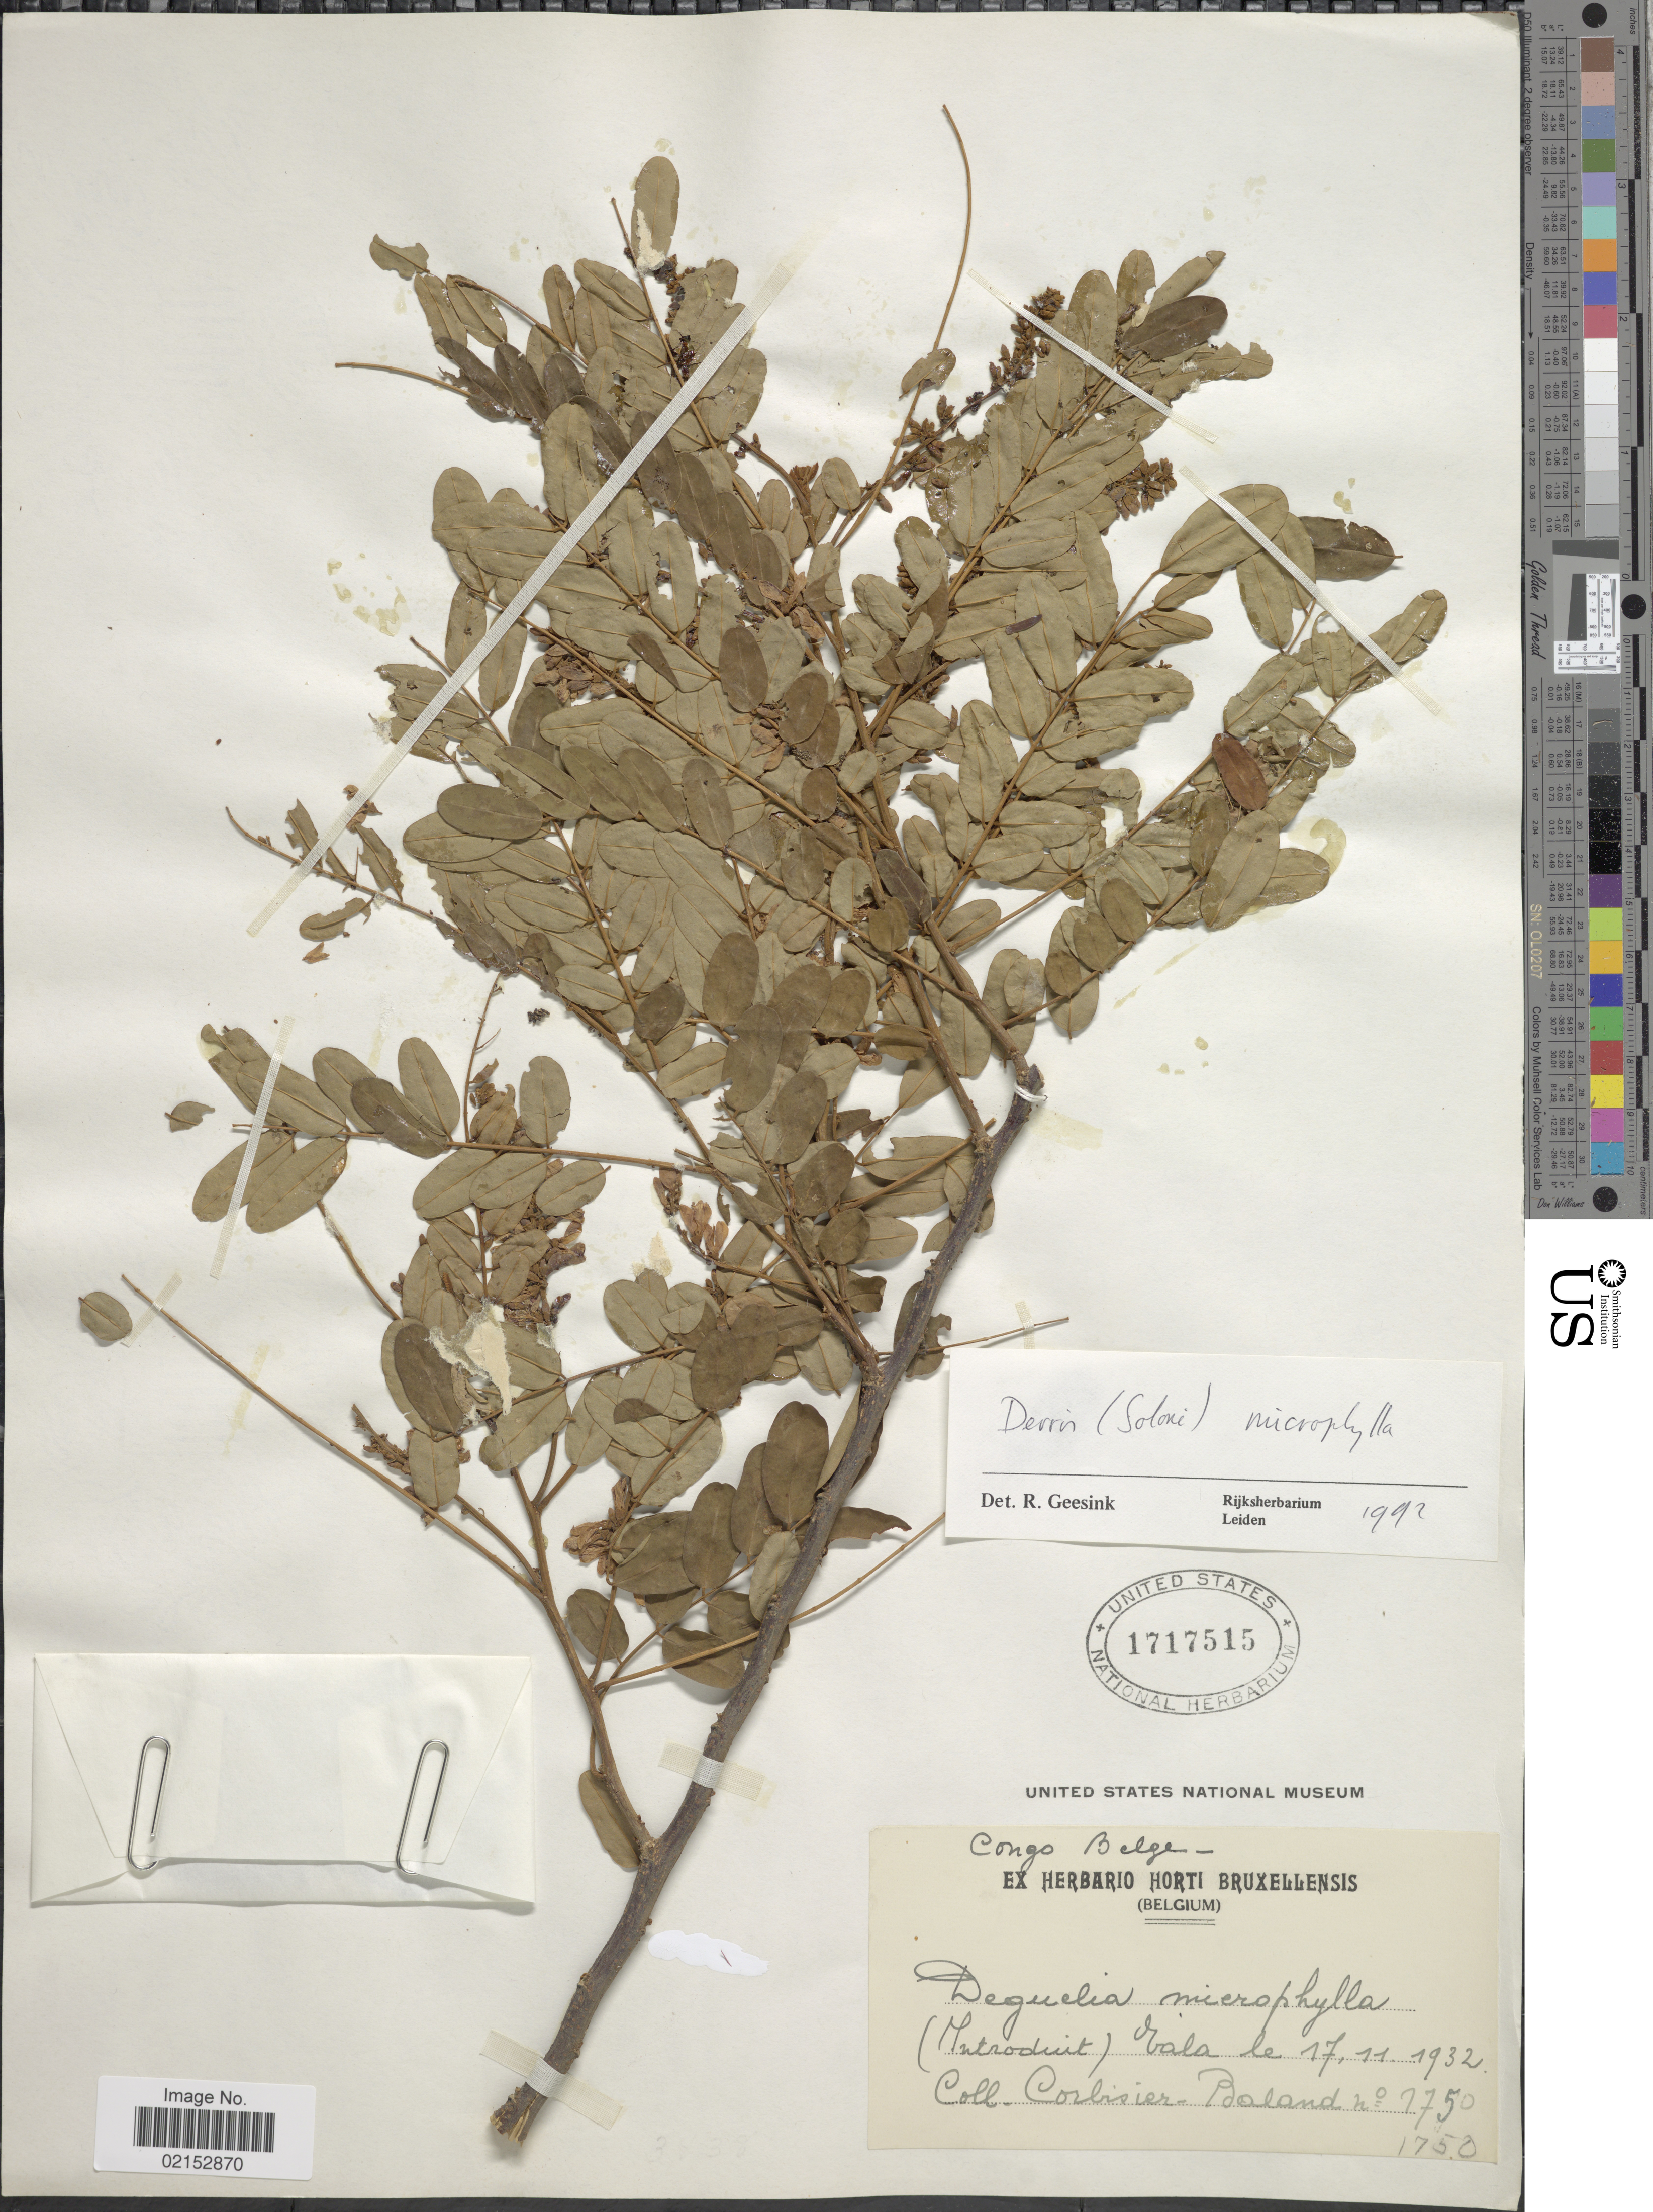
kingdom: Plantae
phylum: Tracheophyta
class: Magnoliopsida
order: Fabales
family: Fabaceae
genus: Brachypterum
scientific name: Brachypterum microphyllum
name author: Miq.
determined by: Strong, Mark T., (BOT), Smithsonian Institution - National Museum of Natural History (UNITED STATES)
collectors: A. Corbisier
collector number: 1750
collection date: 1932-11-17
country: Congo, Democratic Republic of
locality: Congo Belge, Eala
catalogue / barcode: US 1717515